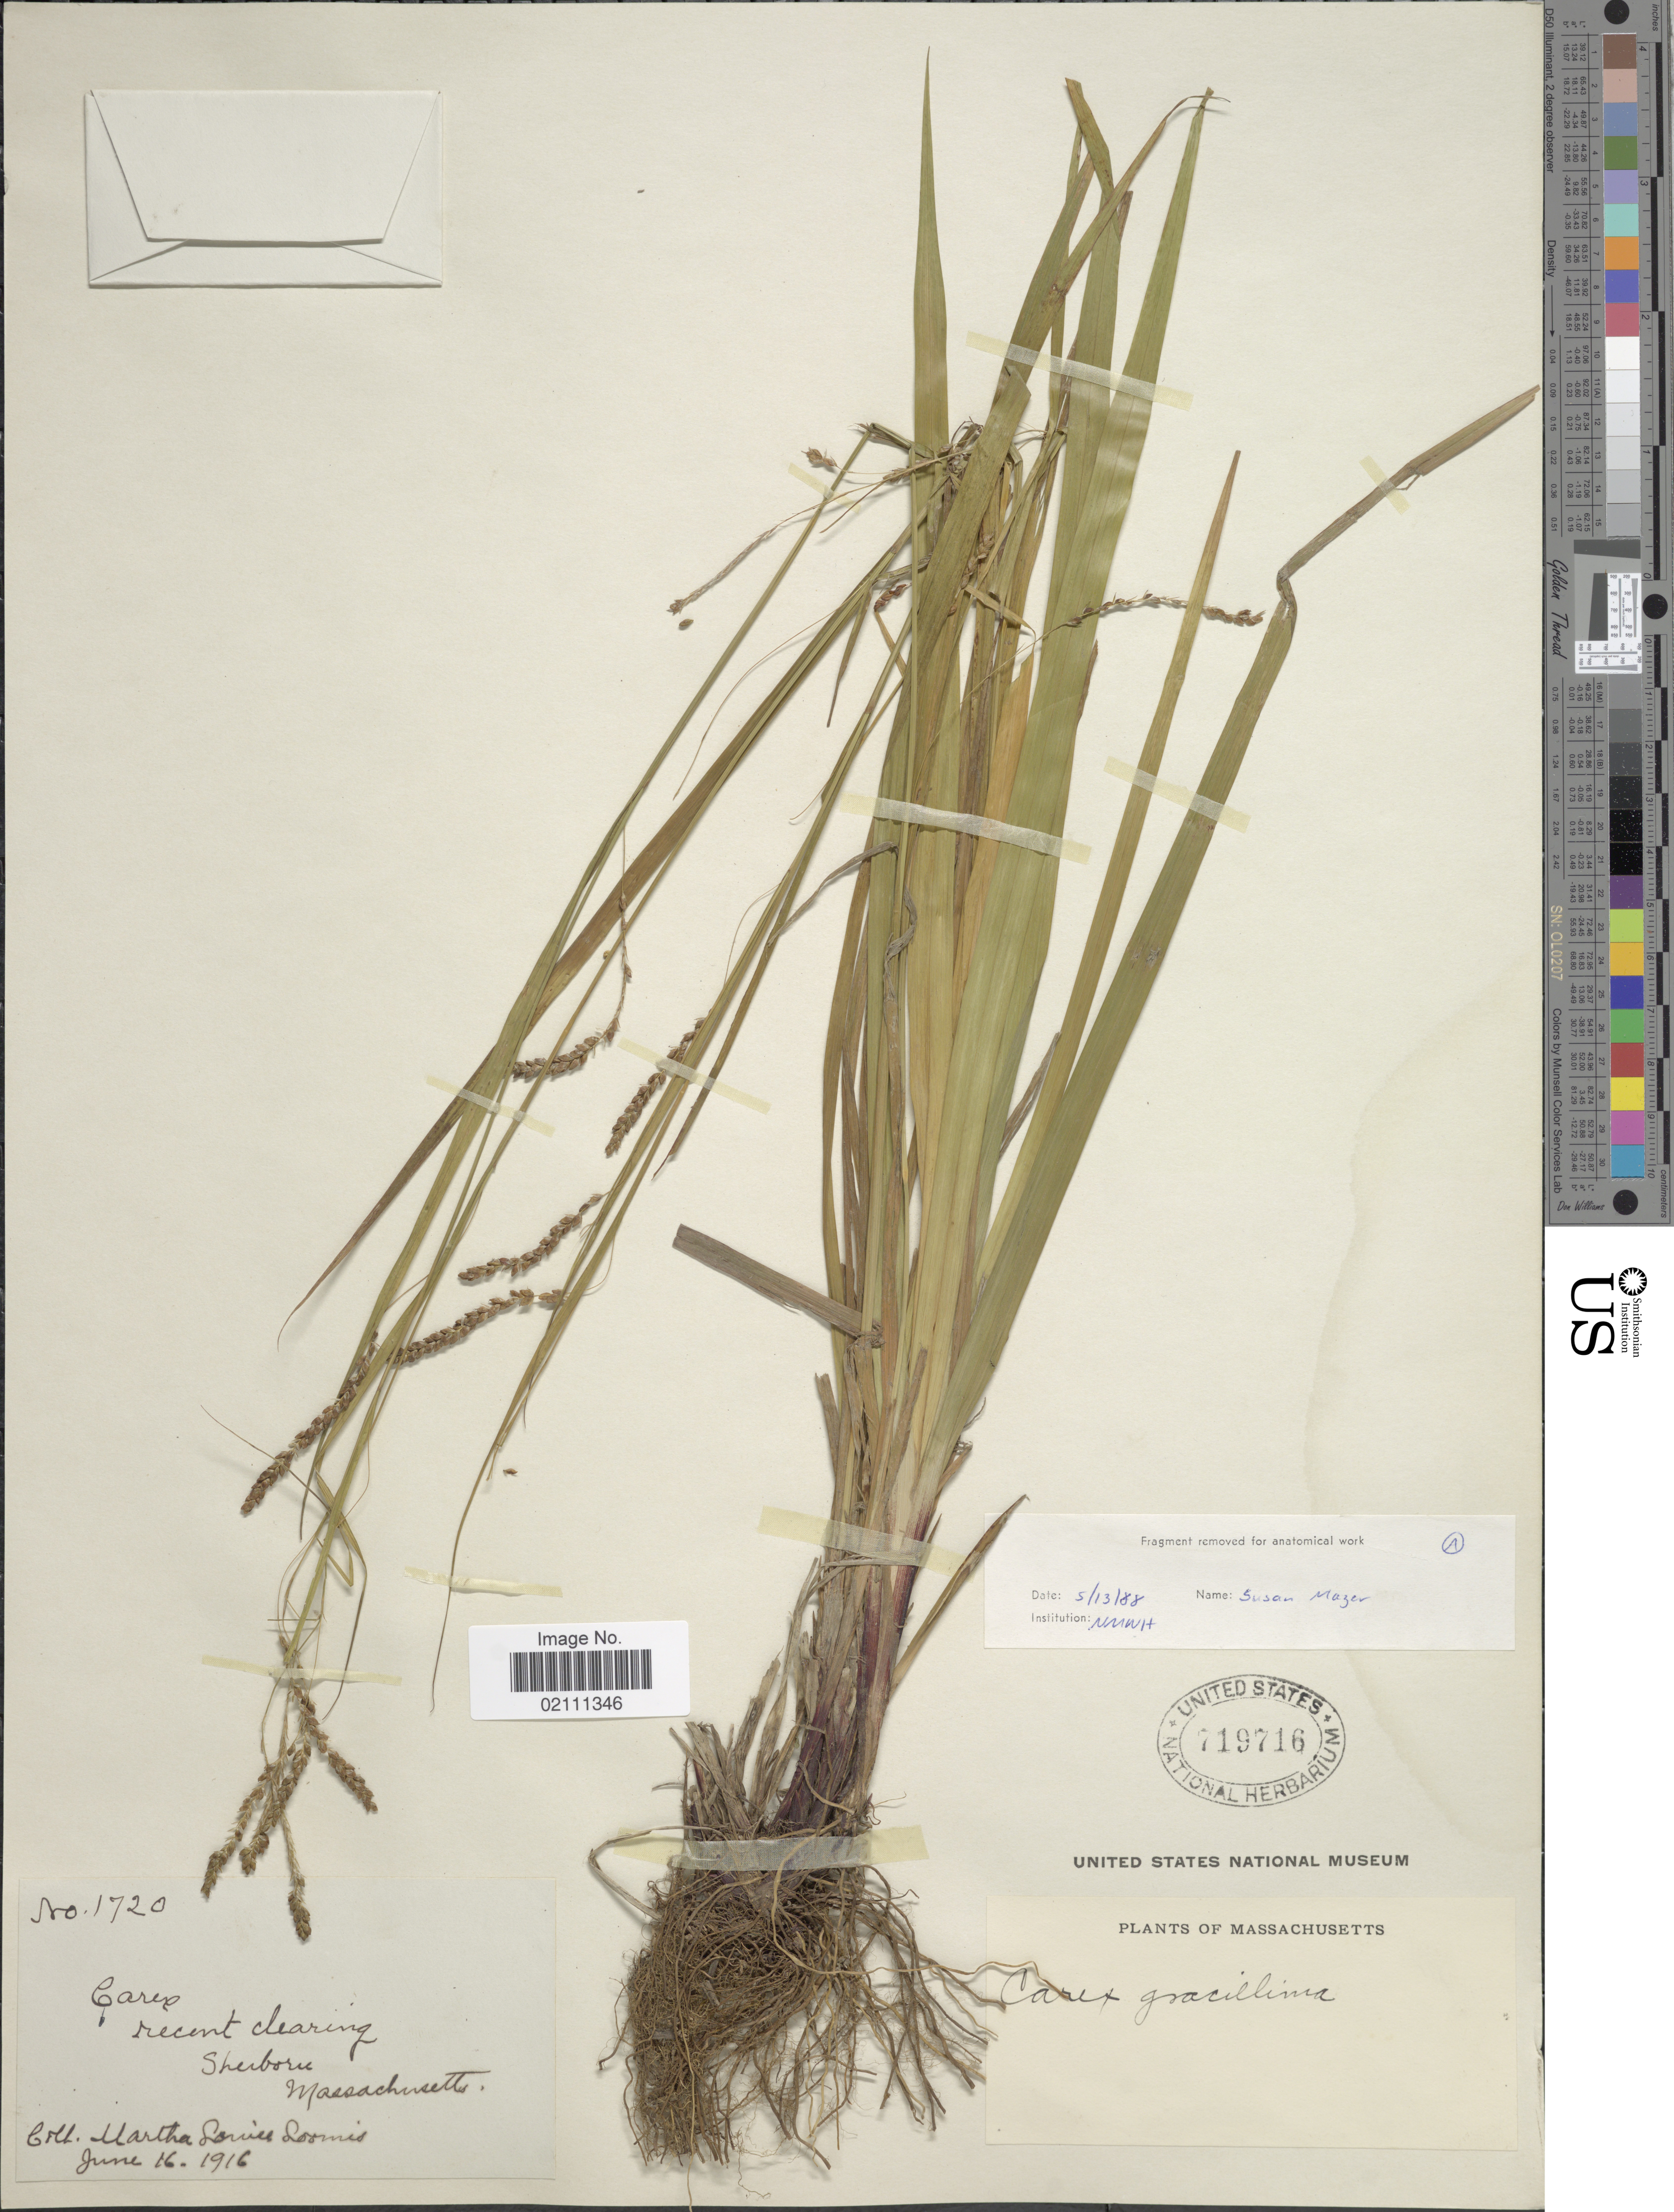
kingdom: Plantae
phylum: Tracheophyta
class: Liliopsida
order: Poales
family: Cyperaceae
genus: Carex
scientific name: Carex gracillima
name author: Schwein.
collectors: M. L. Loomis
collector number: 1720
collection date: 1916-06-16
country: United States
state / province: Massachusetts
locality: Recent clearing, Sherborn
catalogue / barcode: US 719716